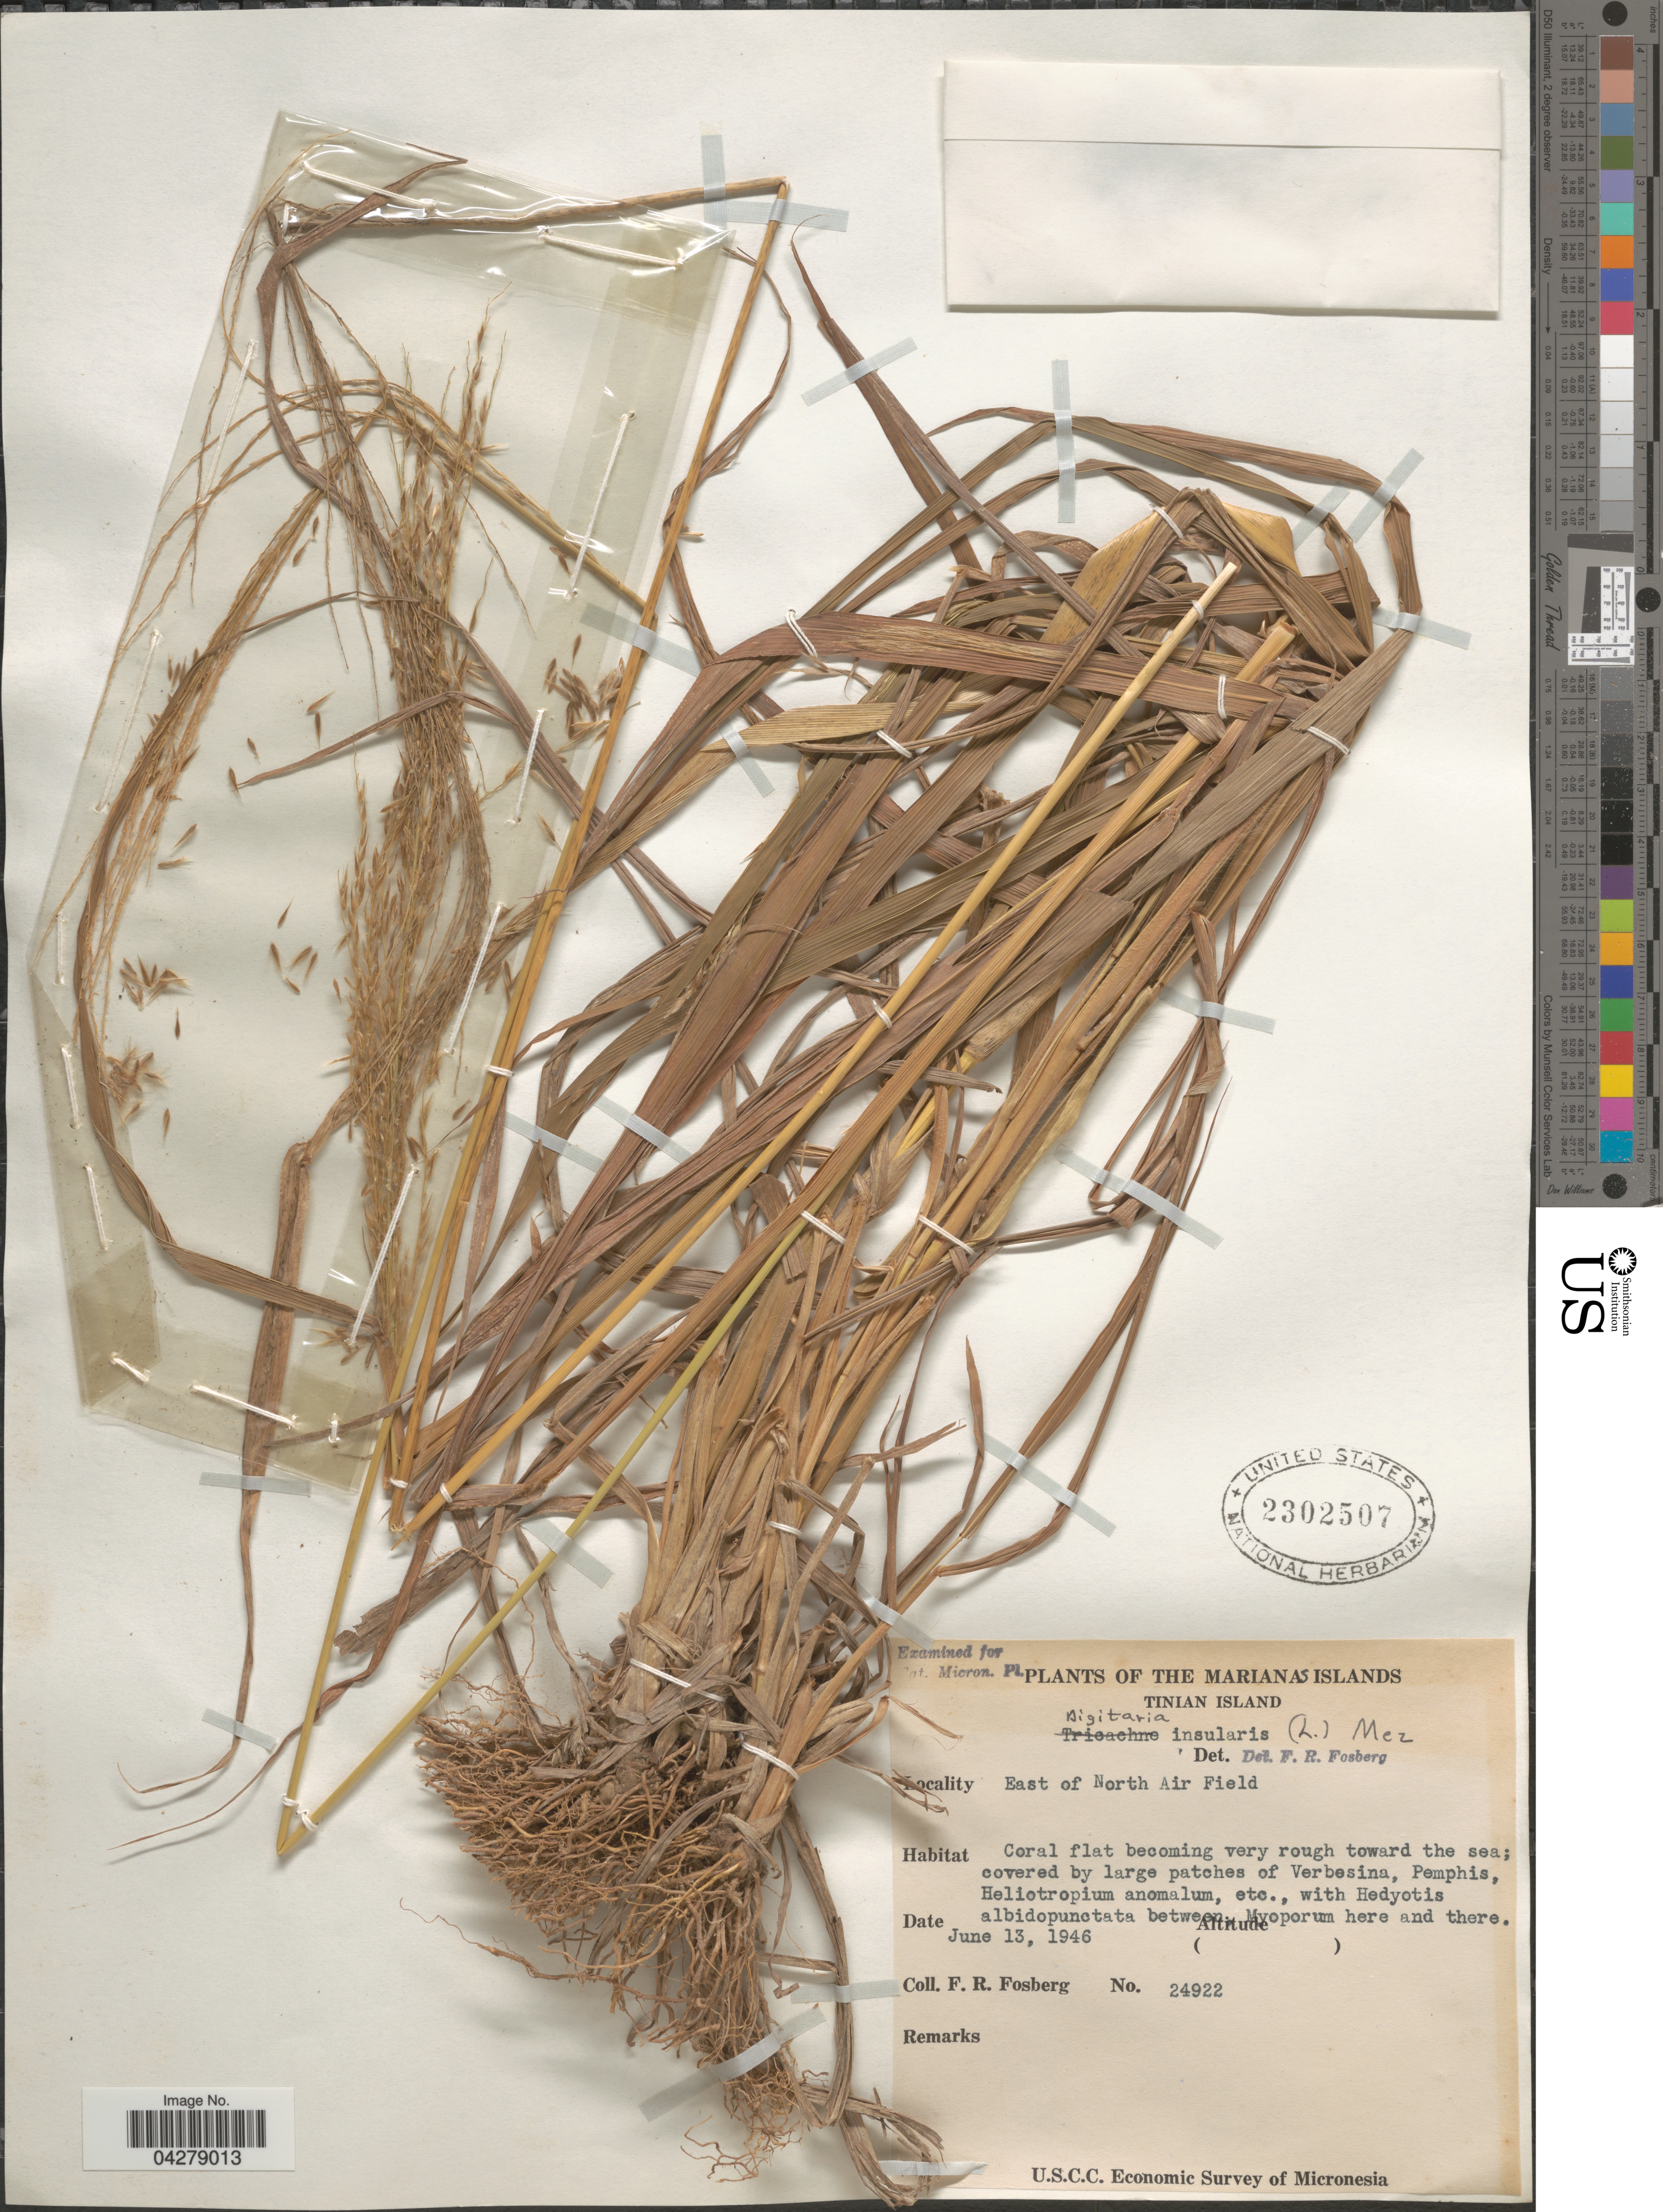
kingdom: Plantae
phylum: Tracheophyta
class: Liliopsida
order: Poales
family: Poaceae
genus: Digitaria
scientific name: Digitaria insularis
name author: (L.) Fedde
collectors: F. R. Fosberg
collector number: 24922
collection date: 1946-06-13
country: Northern Mariana Islands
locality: Marianas Islands. Tinian Island. East of North Air Field. Coral flat becoming very rough toward the sea. U.S.C.C. Economic Survey of Micronesia.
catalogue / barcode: US 2302507